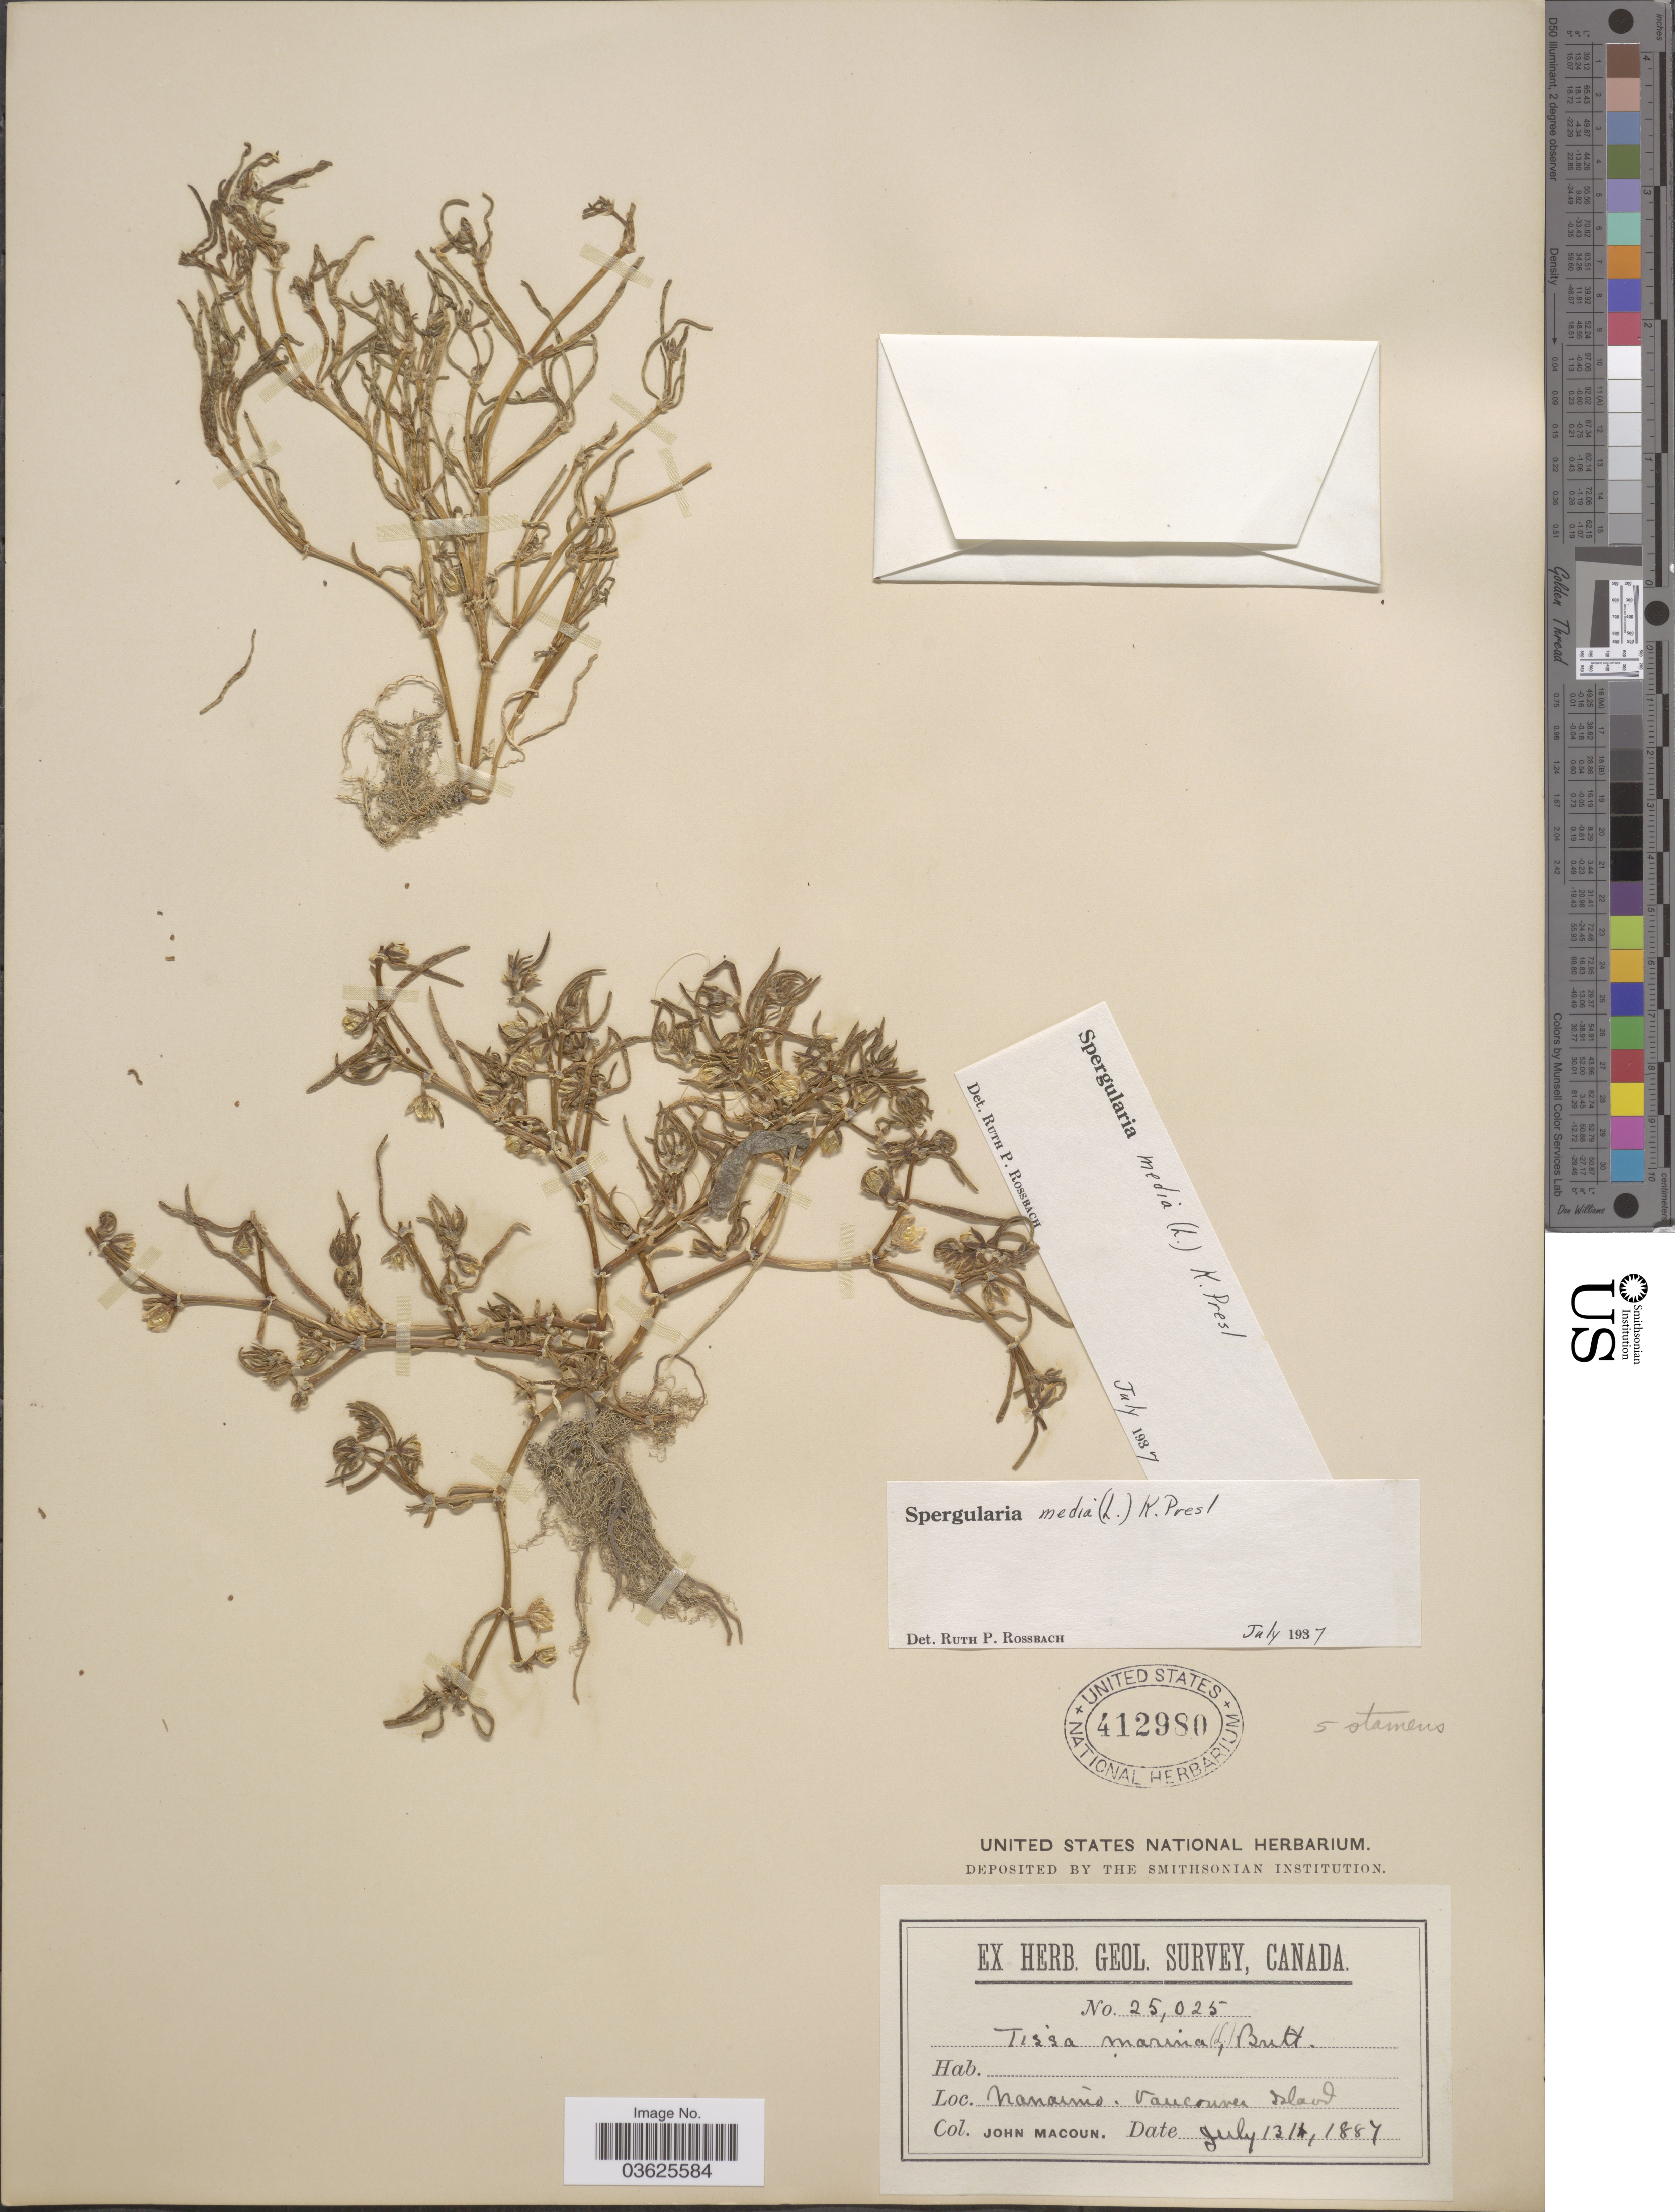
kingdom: Plantae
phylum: Tracheophyta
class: Magnoliopsida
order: Caryophyllales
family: Caryophyllaceae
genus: Spergularia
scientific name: Spergularia media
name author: (L.) C. Presl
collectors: J. Macoun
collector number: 25025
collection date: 1887-07-13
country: Canada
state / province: British Columbia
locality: Nanaimo. Vancouver Island.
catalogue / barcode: US 412980